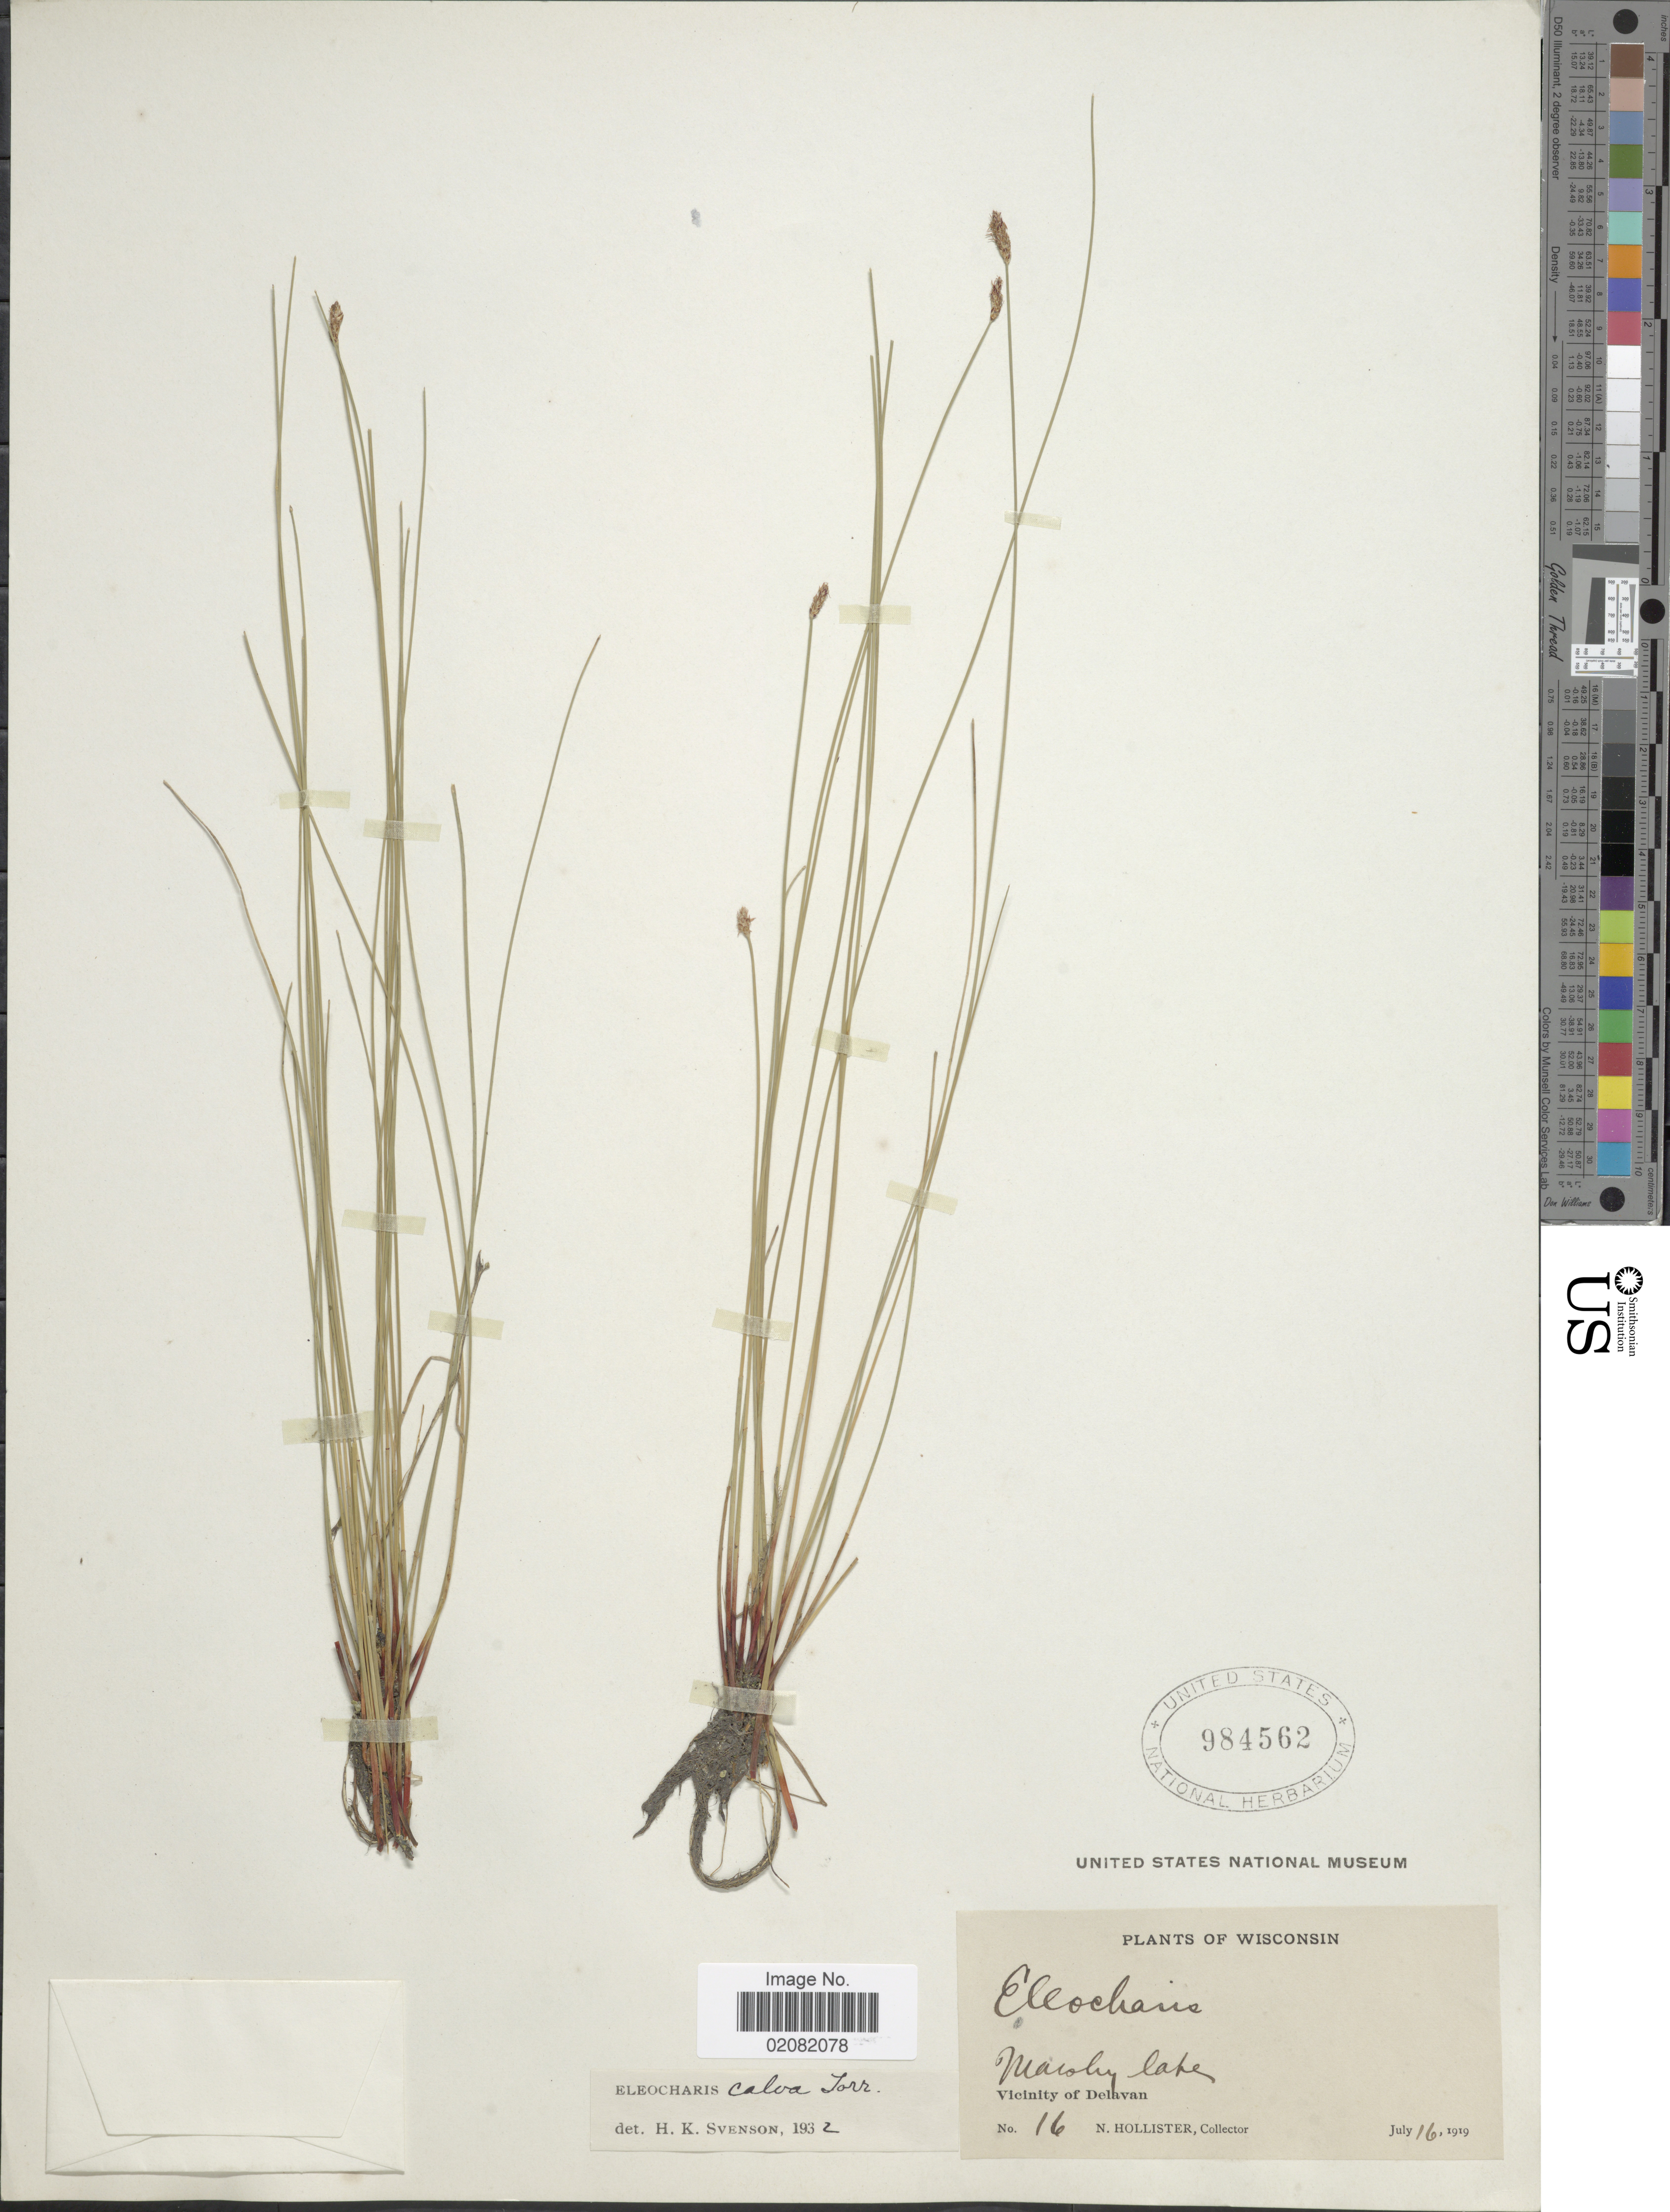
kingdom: Plantae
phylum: Tracheophyta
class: Liliopsida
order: Poales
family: Cyperaceae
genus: Eleocharis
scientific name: Eleocharis erythropoda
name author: Steud.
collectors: N. Hollister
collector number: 16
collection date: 1919-07-16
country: United States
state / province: Wisconsin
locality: Marshy lake, Vicinity of Delavan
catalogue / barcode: US 984562